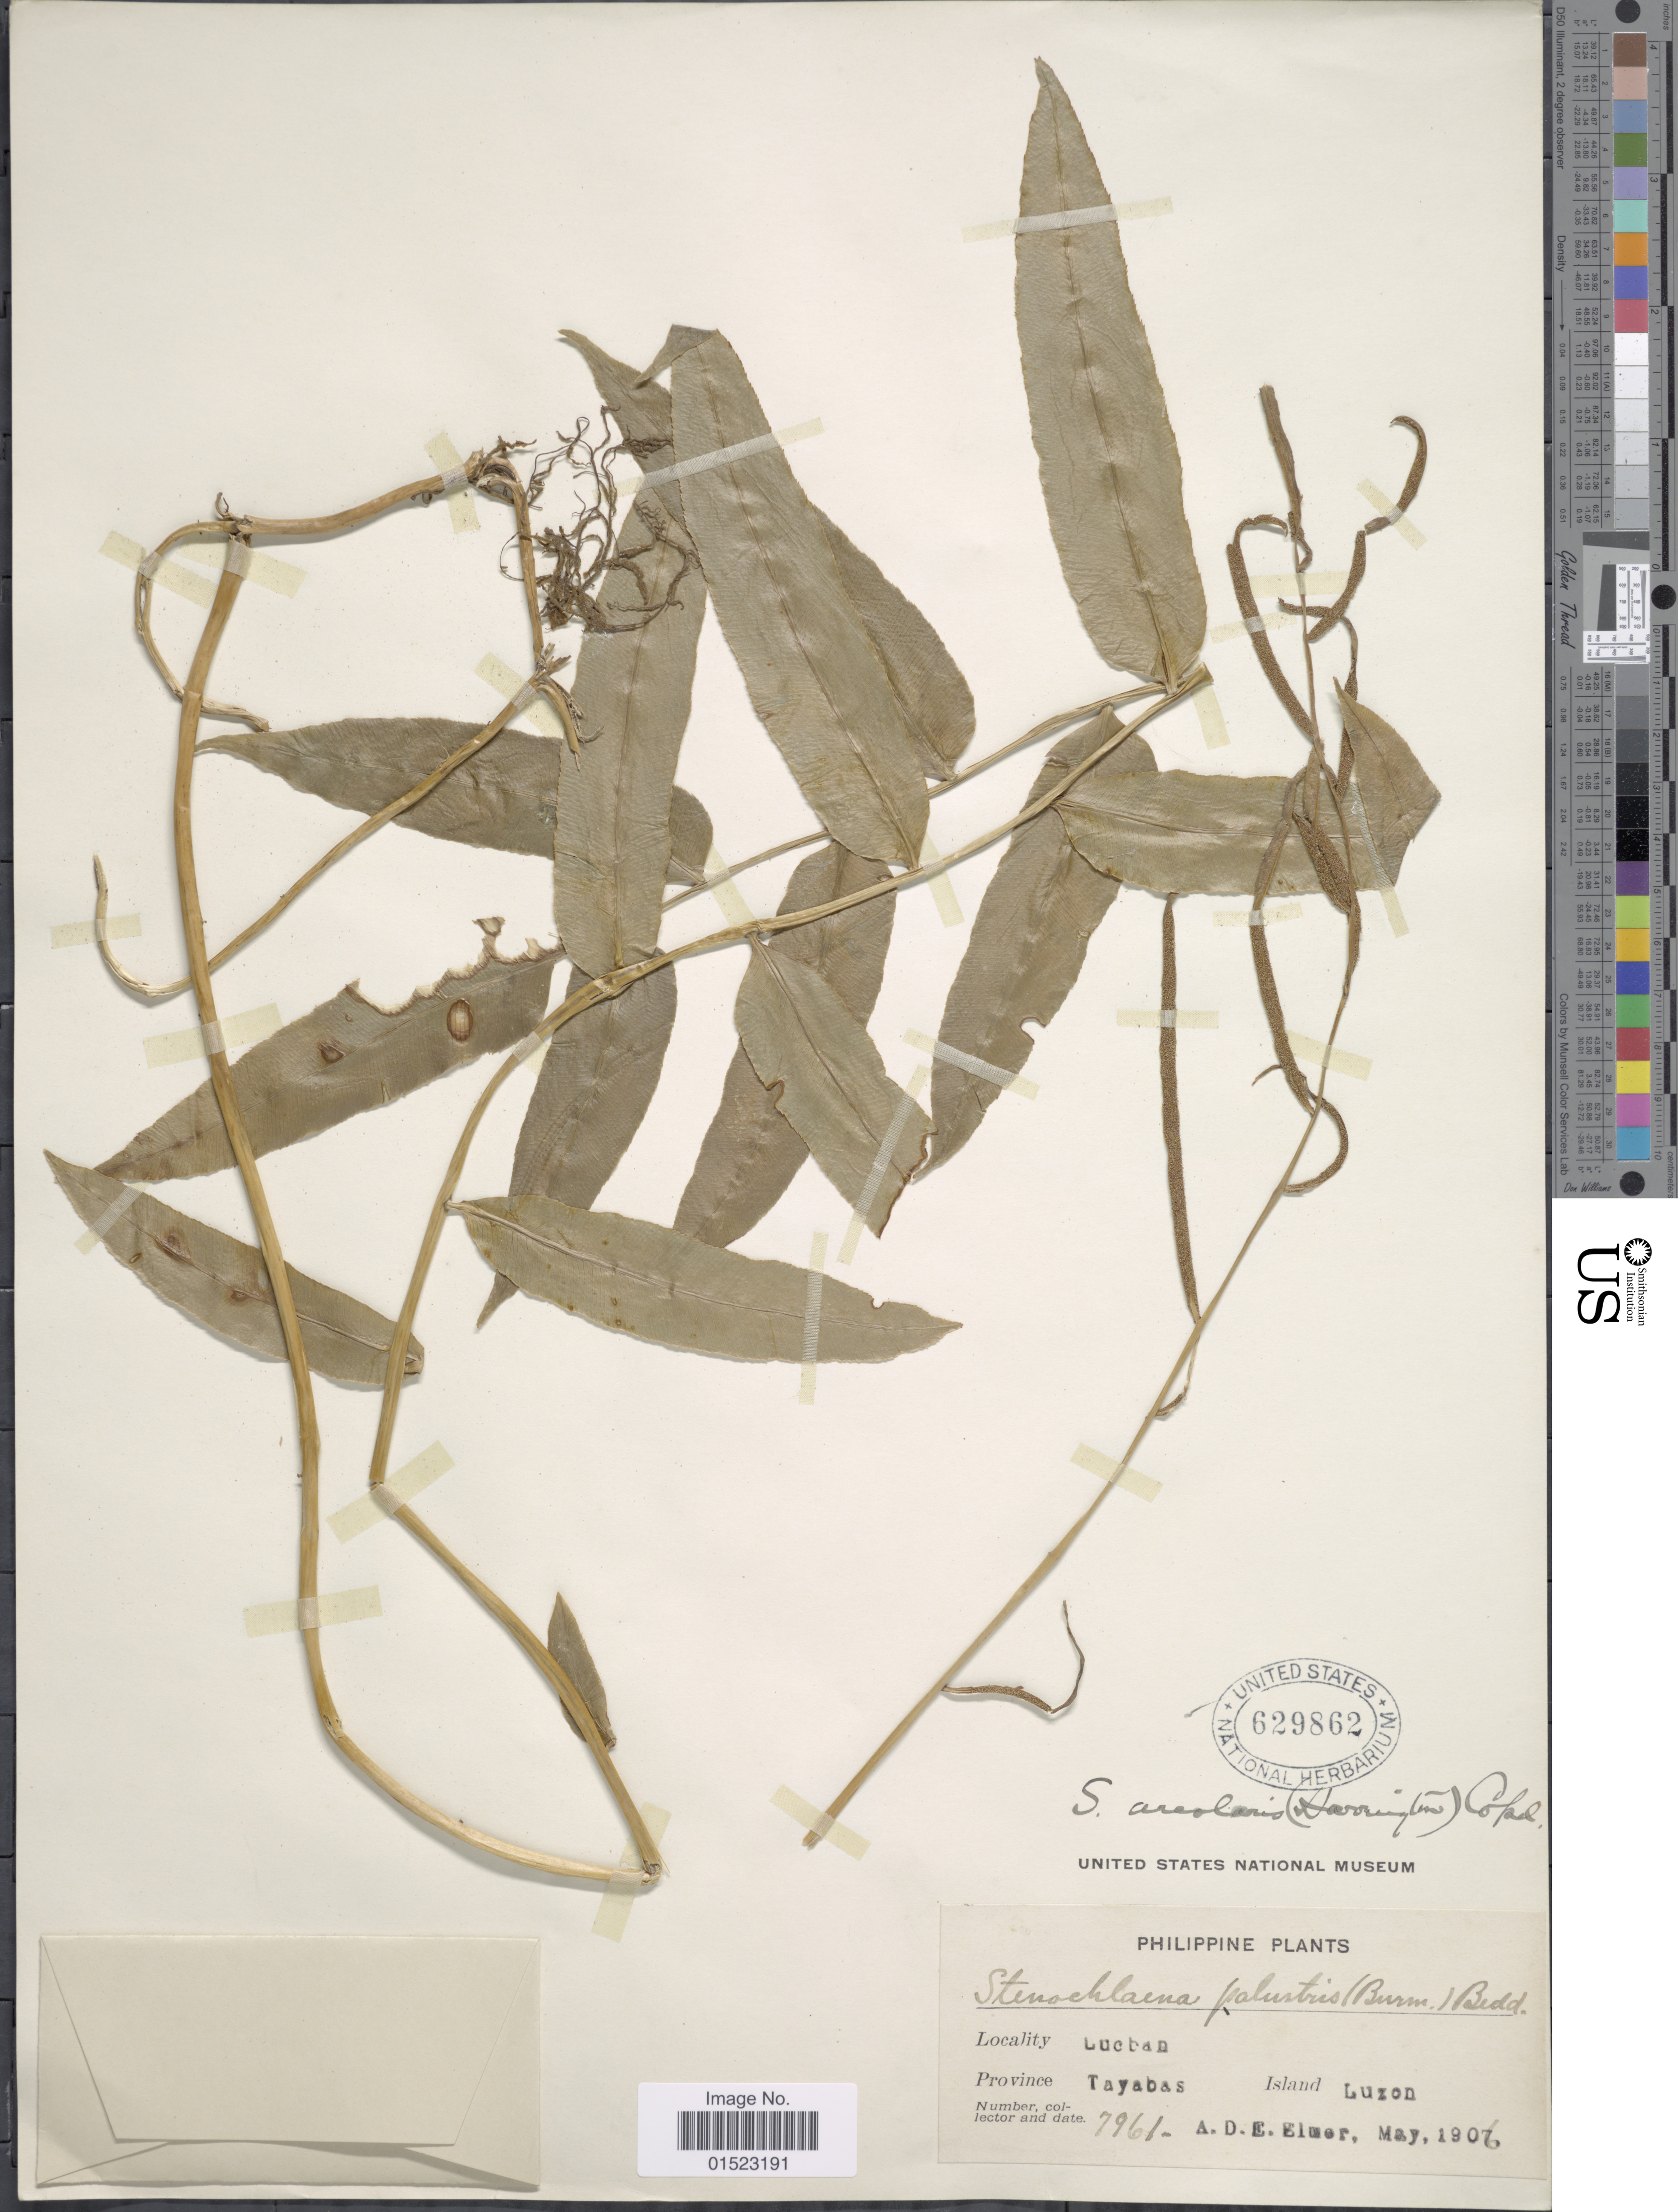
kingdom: Plantae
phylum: Tracheophyta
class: Polypodiopsida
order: Polypodiales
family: Blechnaceae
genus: Stenochlaena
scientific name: Stenochlaena palustris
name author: (Burm. f.) Bedd.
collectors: A. D. E. Elmer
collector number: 7961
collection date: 1906-05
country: Philippines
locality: Lucban, Tayabas, Luzon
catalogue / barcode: US 629862